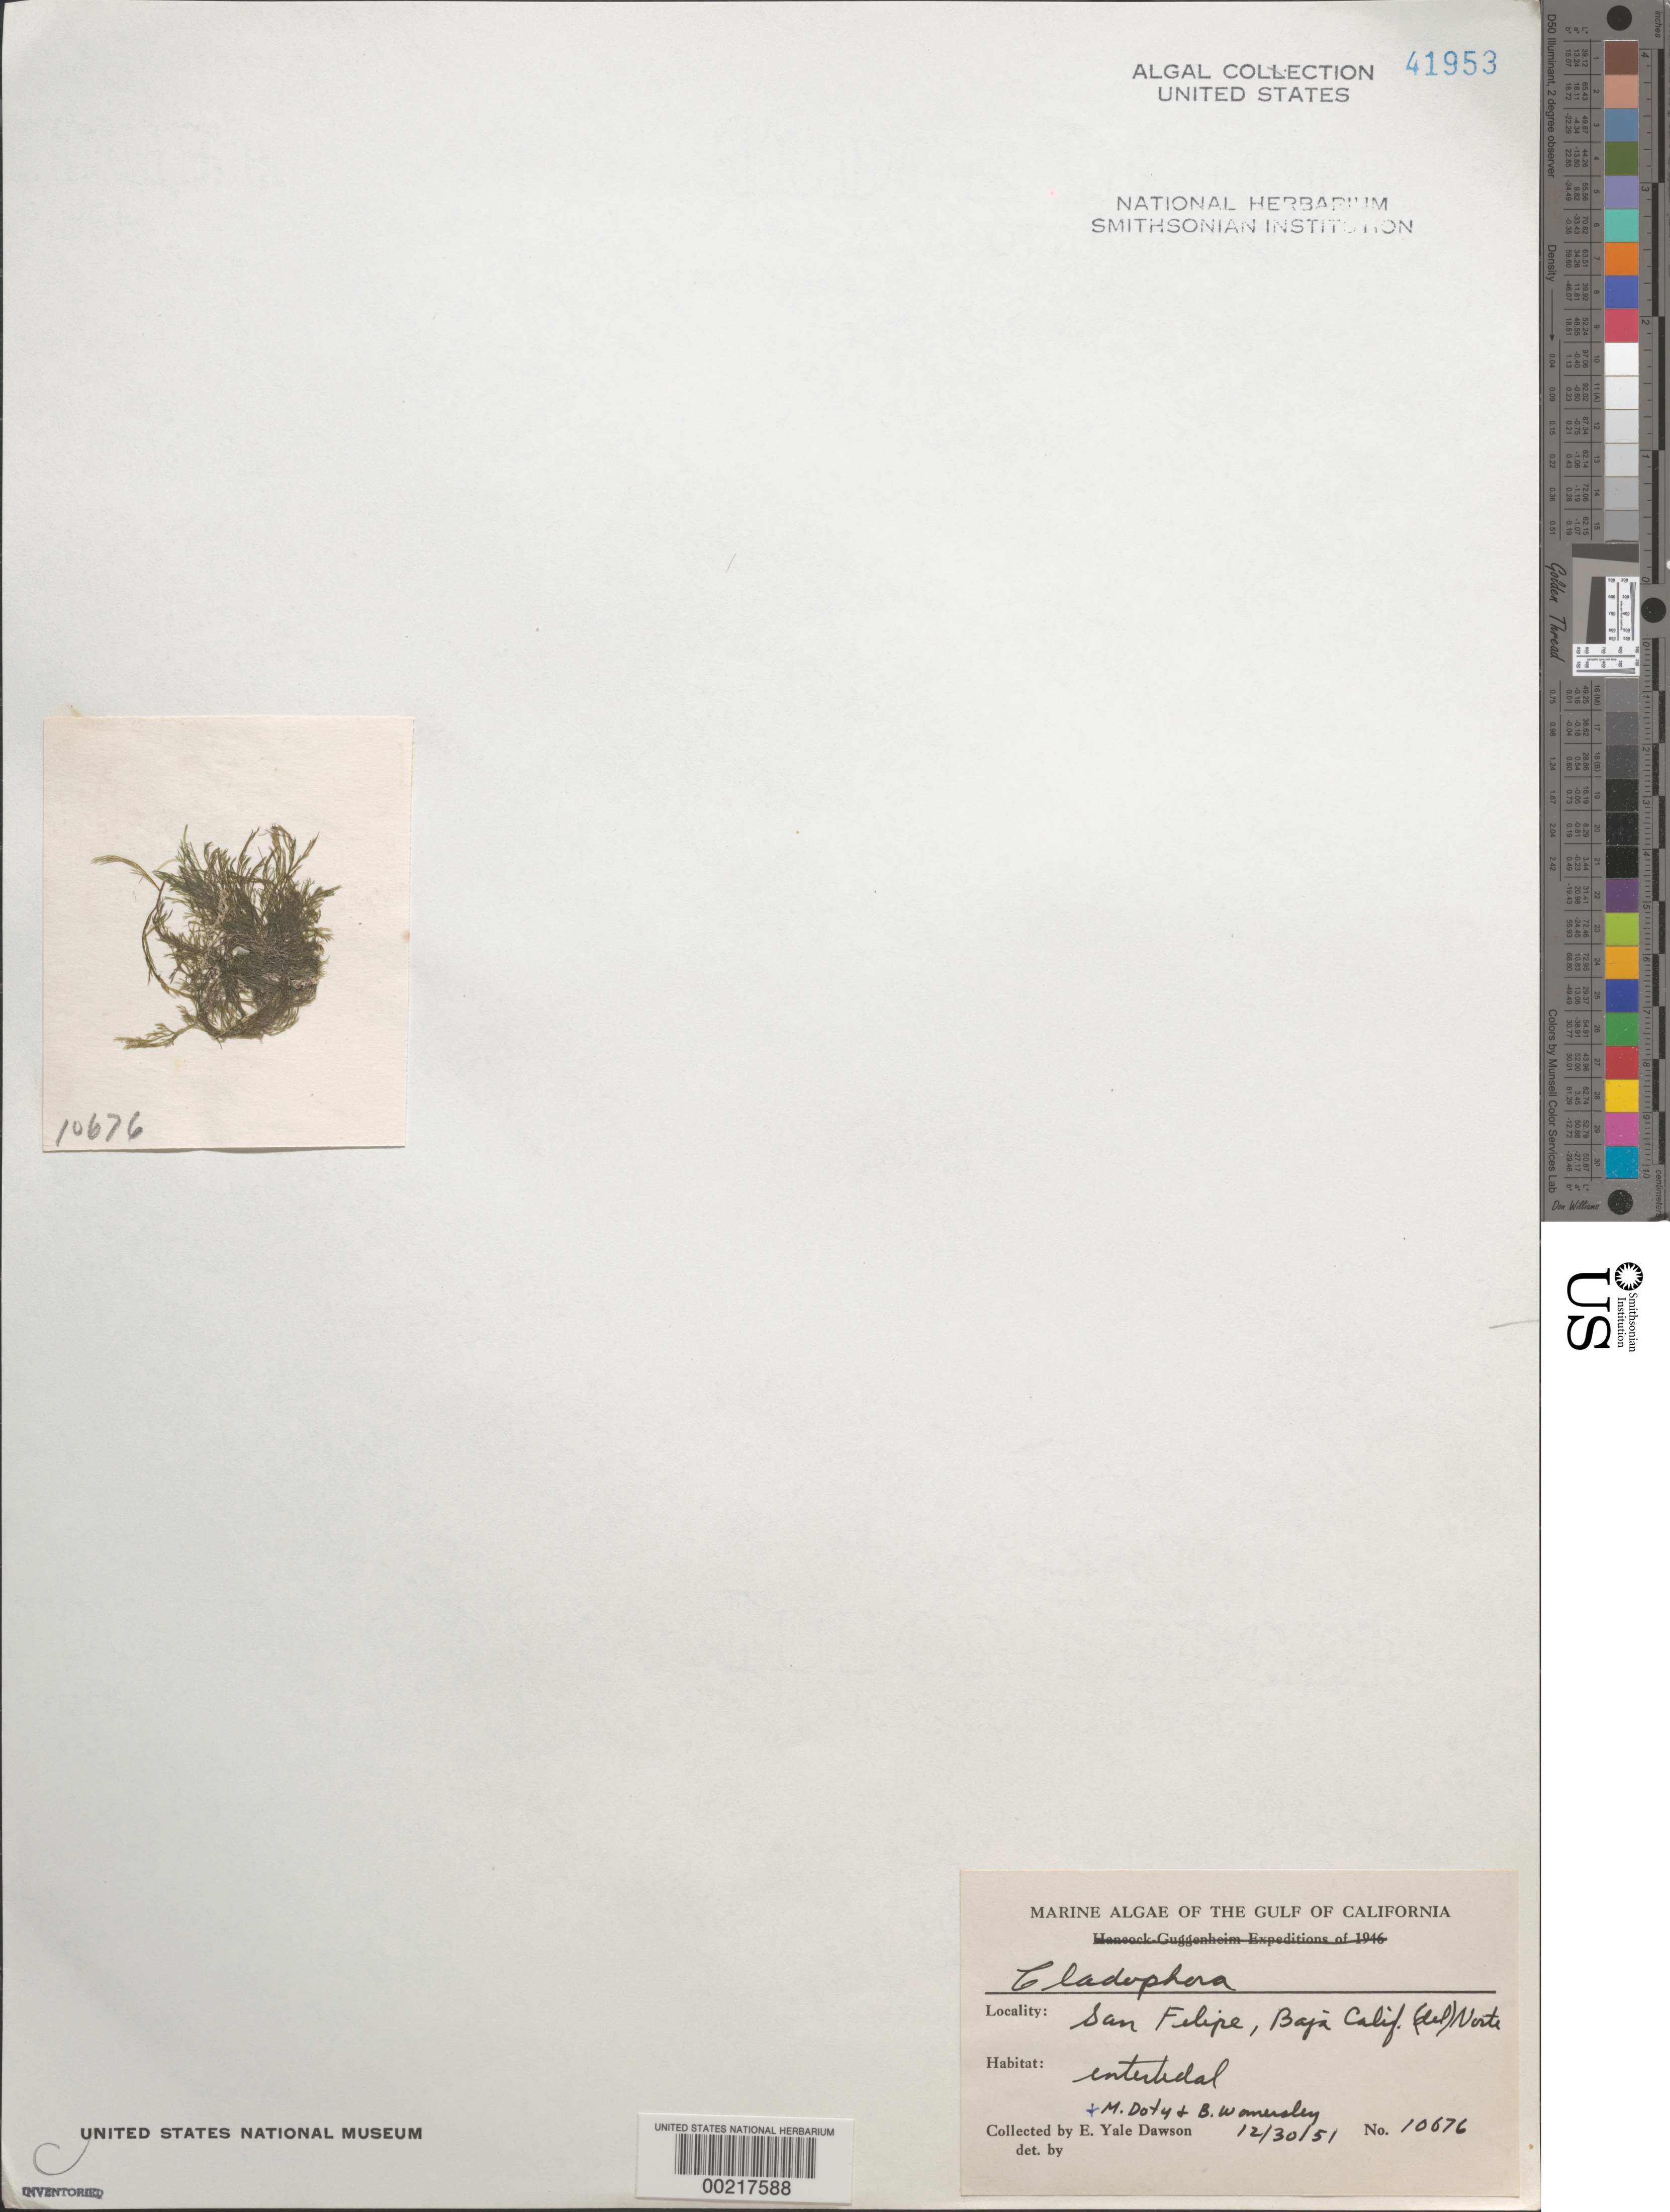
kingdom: Plantae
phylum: Chlorophyta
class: Ulvophyceae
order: Cladophorales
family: Cladophoraceae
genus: Cladophora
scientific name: Cladophora sp.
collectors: E. Y. Dawson, M. S. Doty & H. B. S. Womersley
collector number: EYD 10676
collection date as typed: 30 Dec 1951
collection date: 1951-12-30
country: Mexico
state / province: Baja California Norte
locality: San Felipe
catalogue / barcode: US 41953